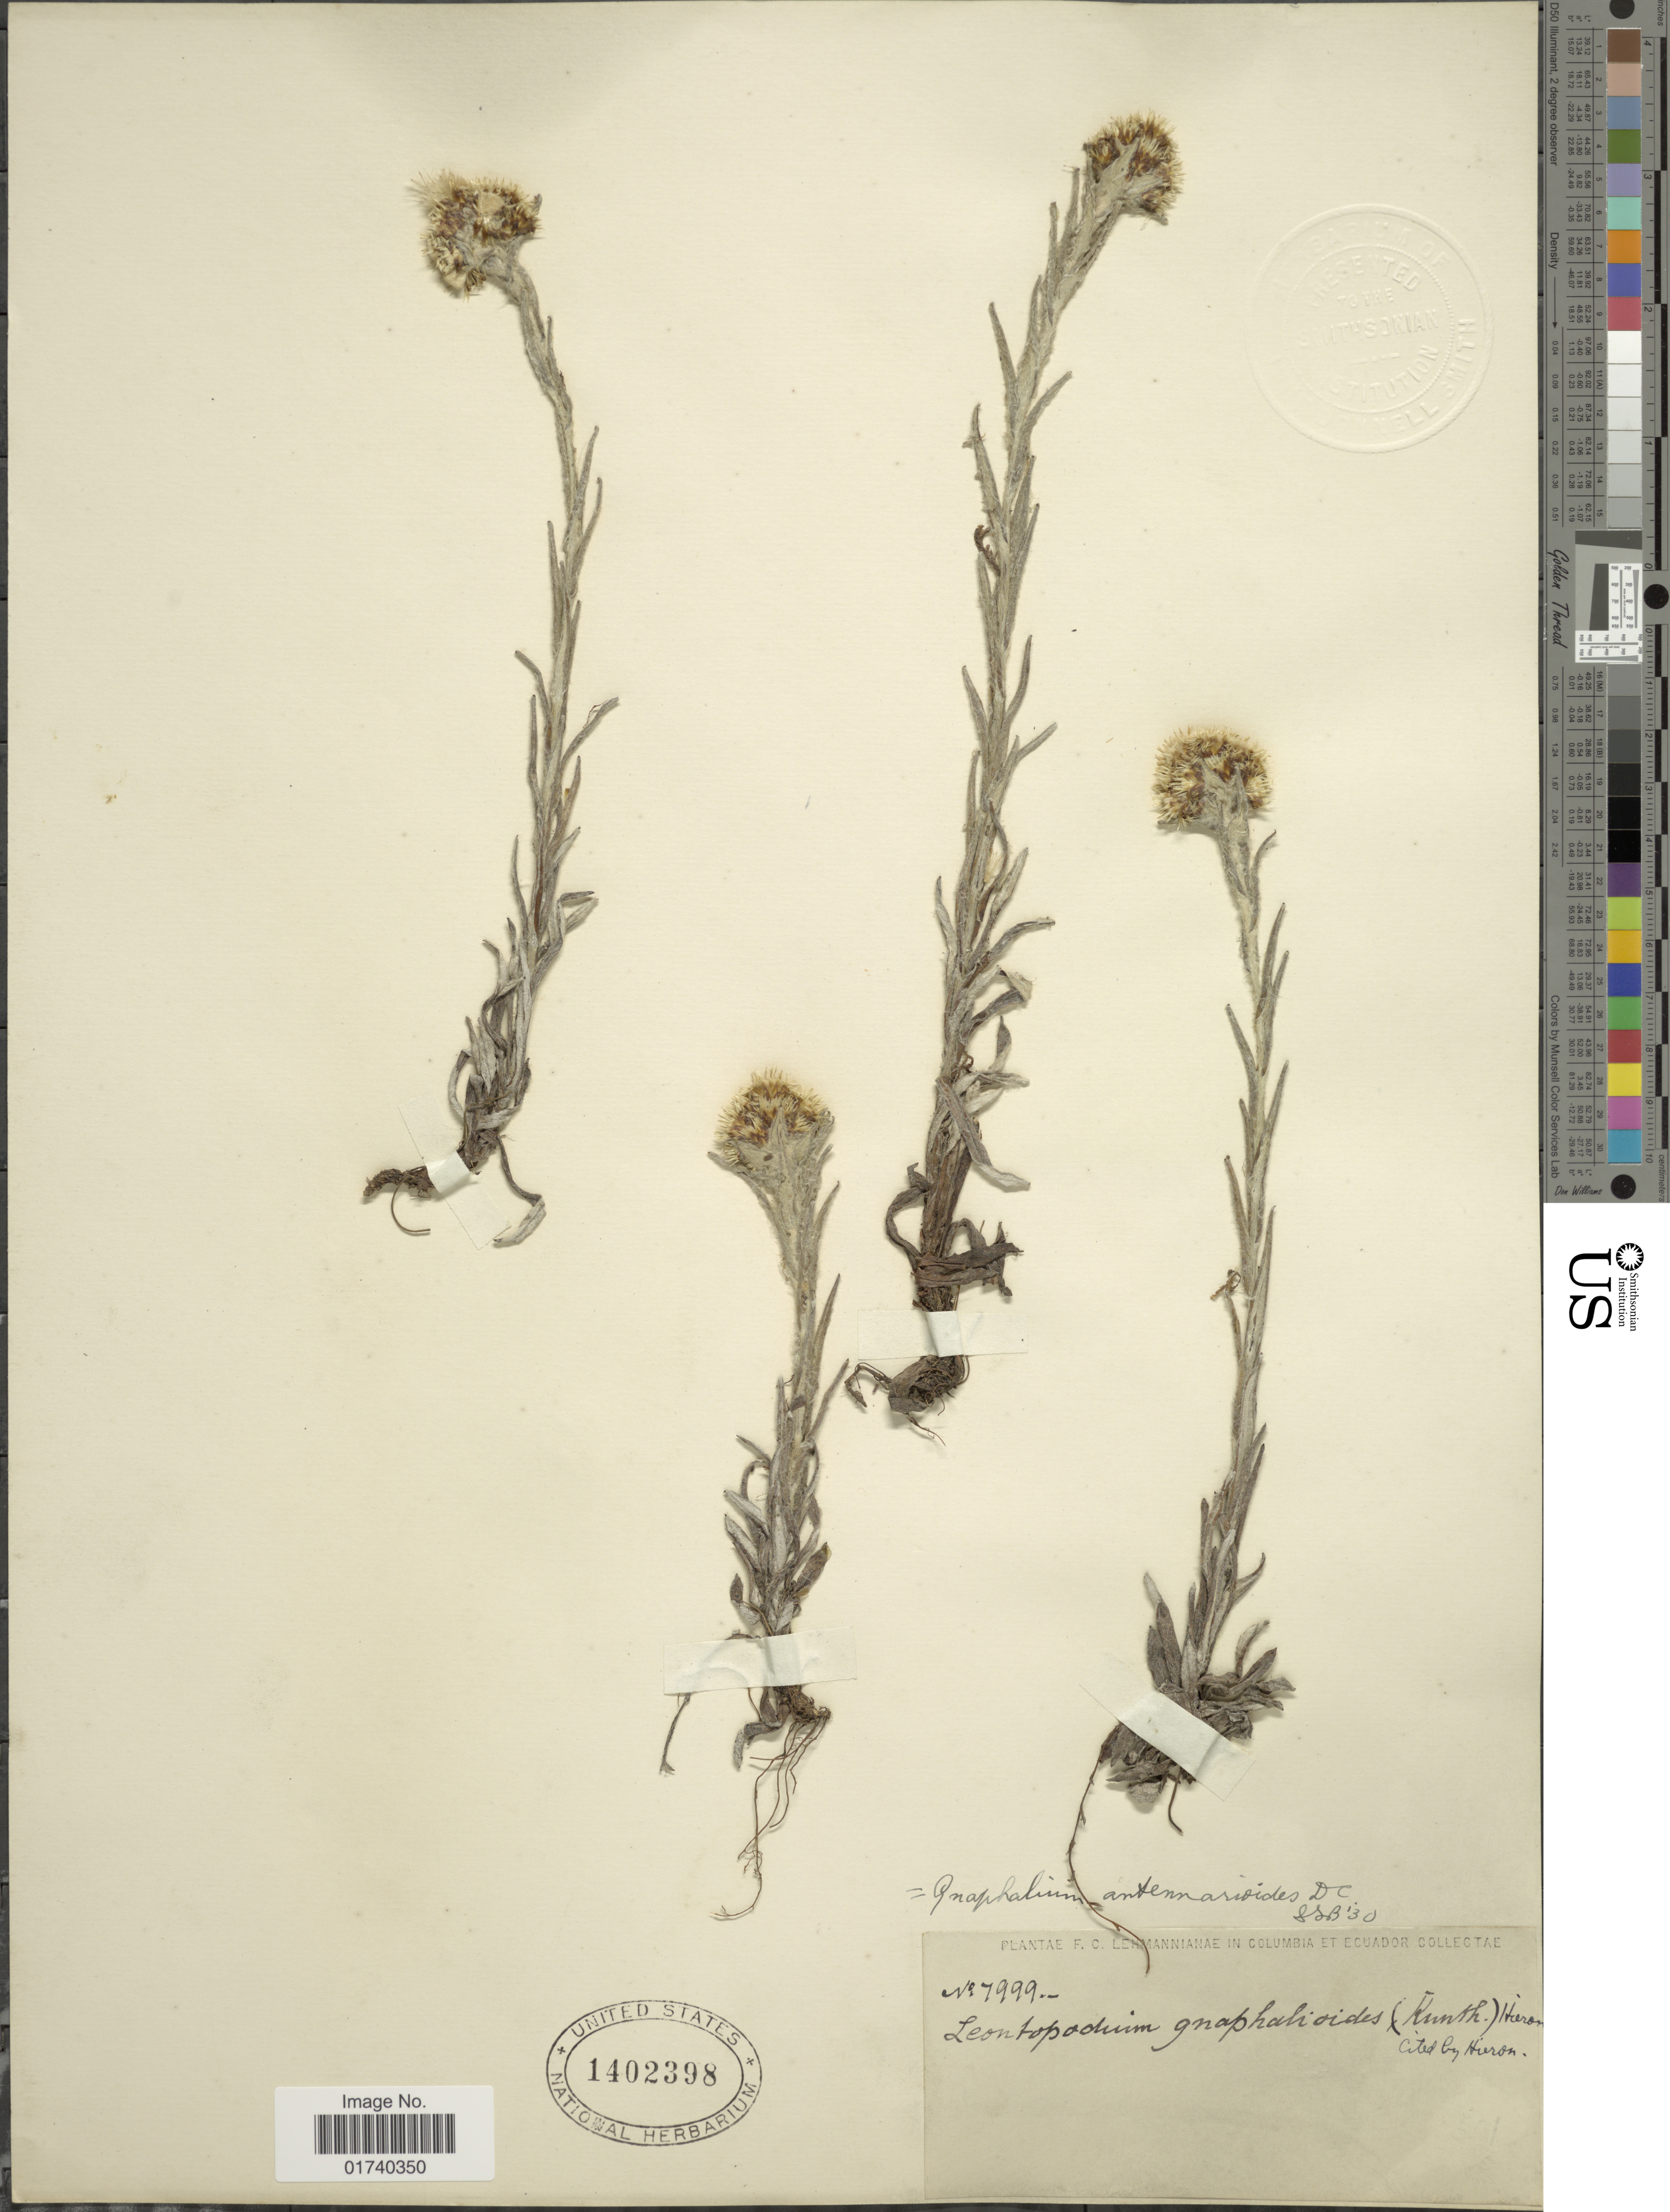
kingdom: Plantae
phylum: Tracheophyta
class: Magnoliopsida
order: Asterales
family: Asteraceae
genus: Chryselium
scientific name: Chryselium gnaphalioides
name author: (Kunth) Urtubey & S.E. Freire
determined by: Nesom, Guy L.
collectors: F. C. Lehmann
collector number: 7999*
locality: Colombia et Ecuador.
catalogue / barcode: US 1402398